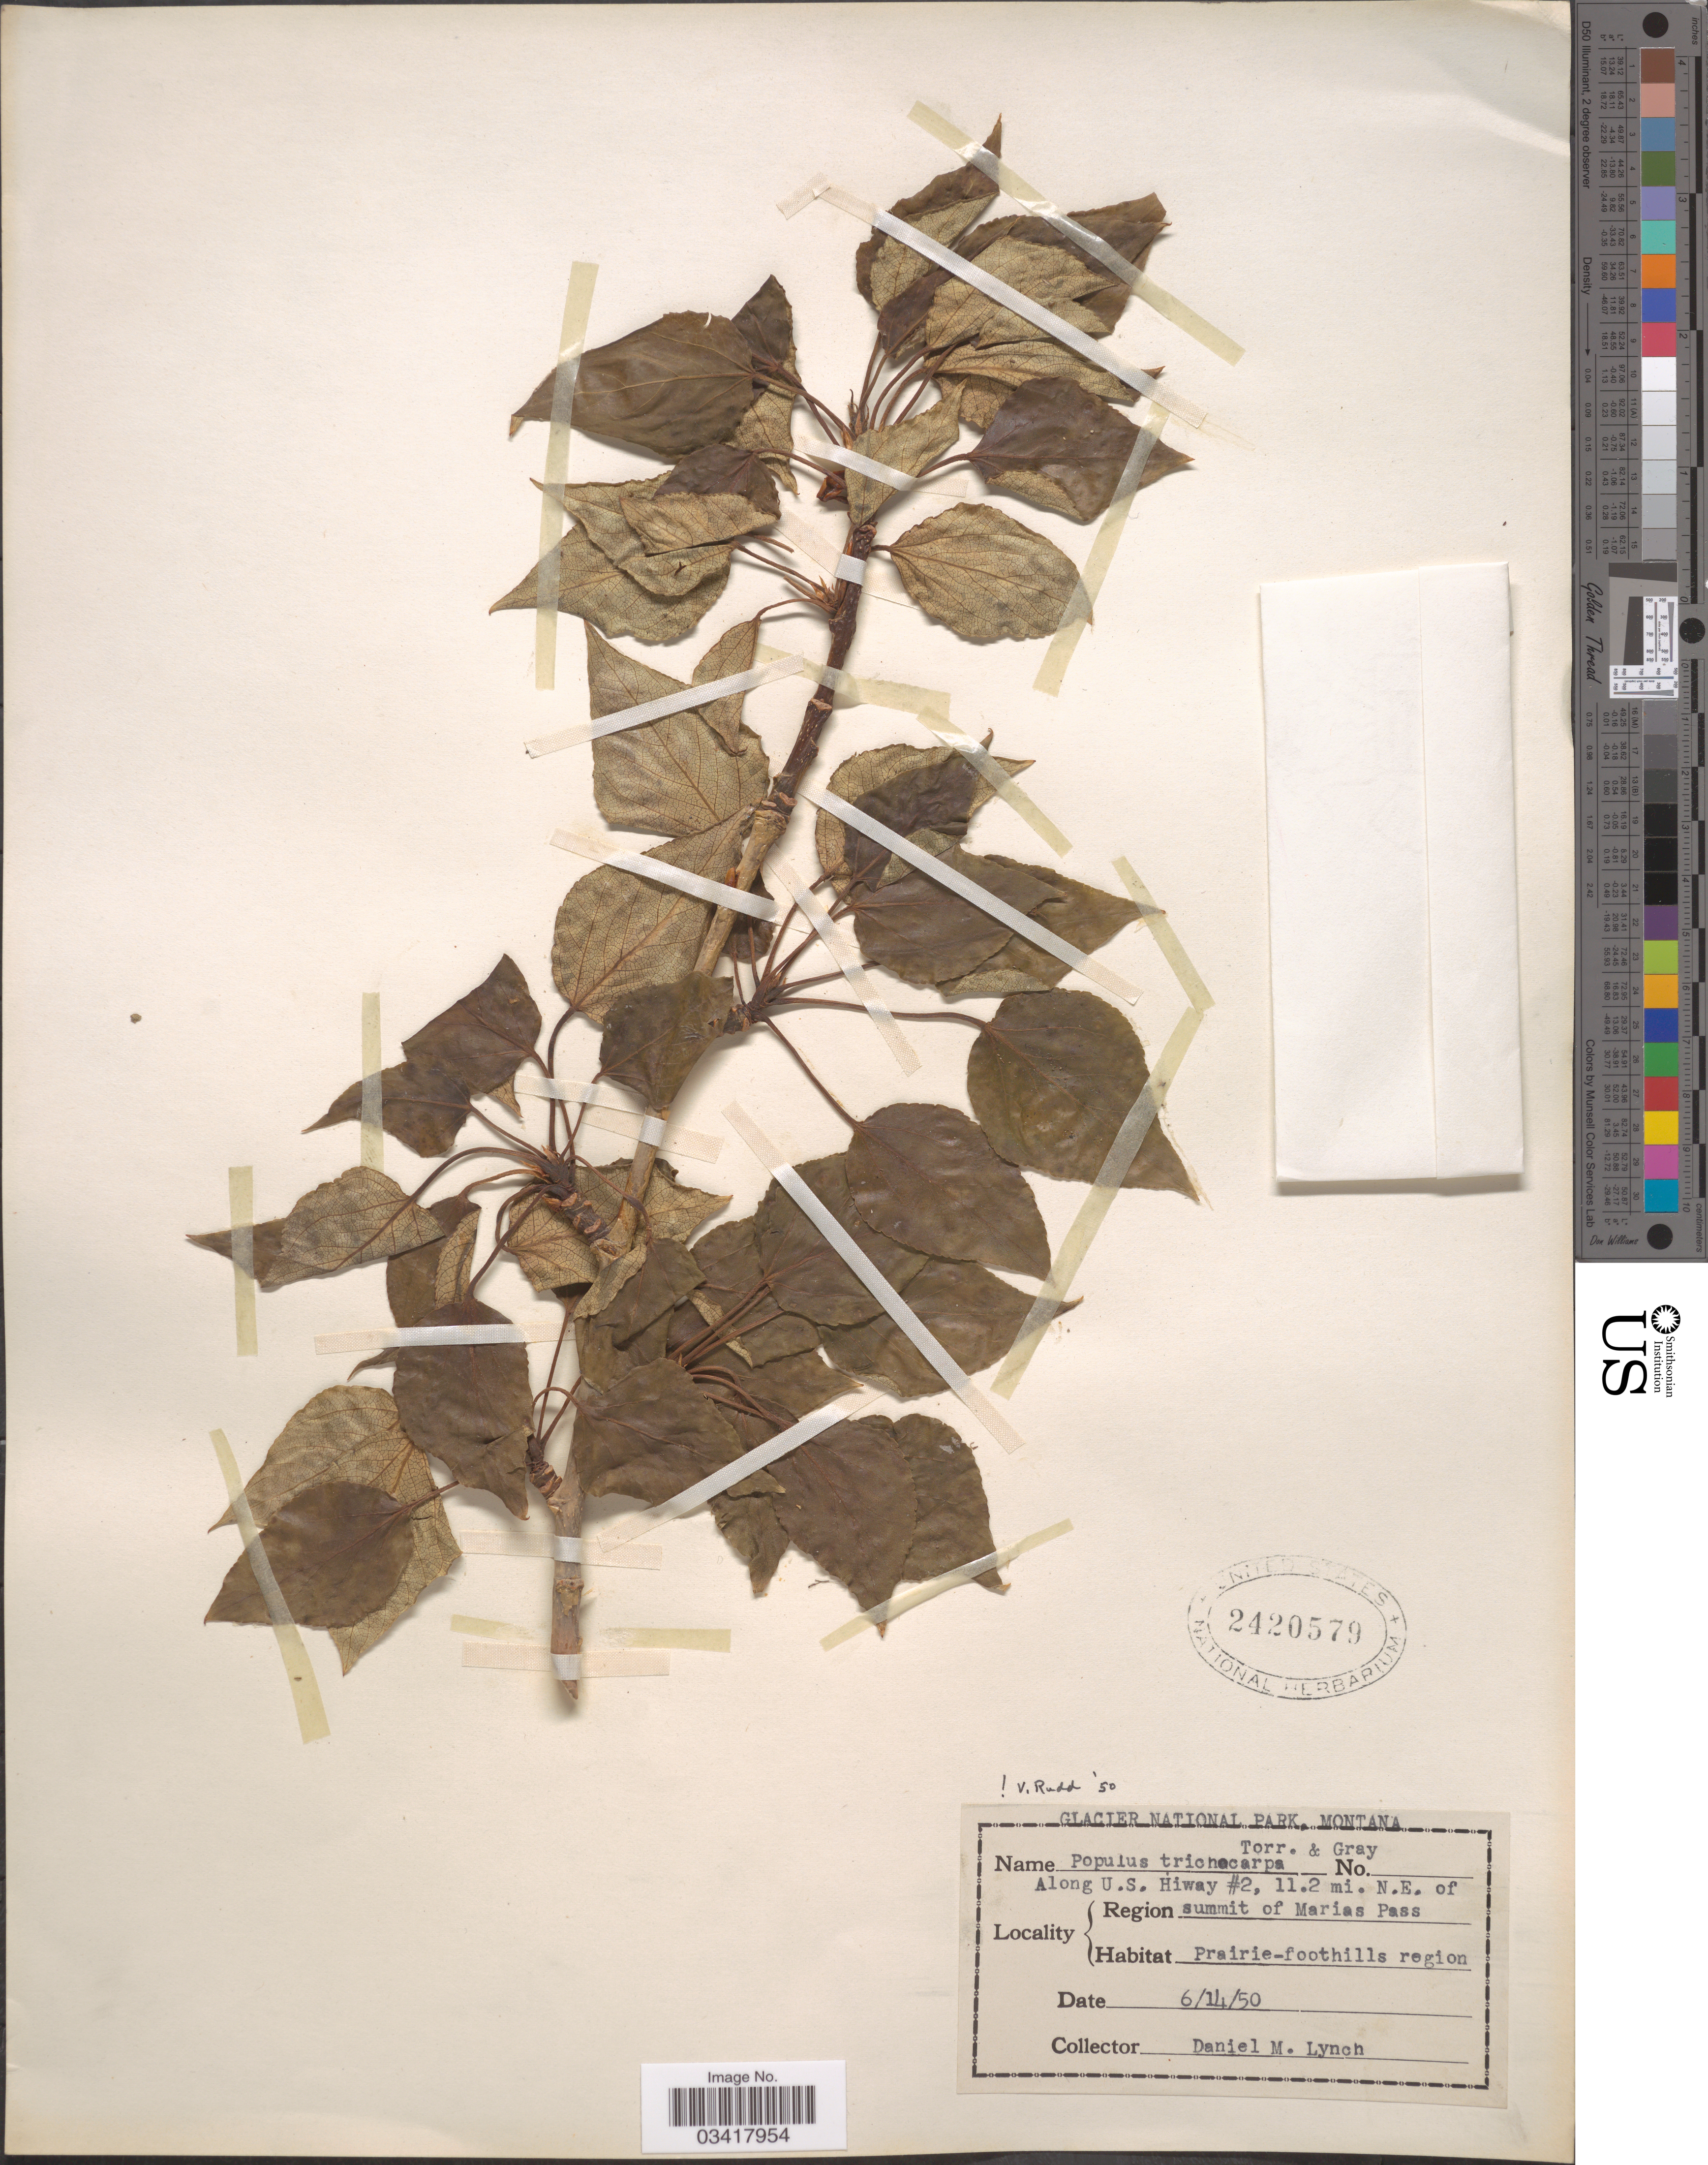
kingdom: Plantae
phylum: Tracheophyta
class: Magnoliopsida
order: Malpighiales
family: Salicaceae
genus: Populus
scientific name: Populus trichocarpa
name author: Torr. & A. Gray ex W. Hook.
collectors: D. Lynch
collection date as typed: Transcribed d/m/y: 14/6/50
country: United States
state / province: Montana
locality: Glacier National Park. Along U.S. Hiway #2, 11.2 mi. N.E. of Summit of Marias Pass.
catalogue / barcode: US 2420579